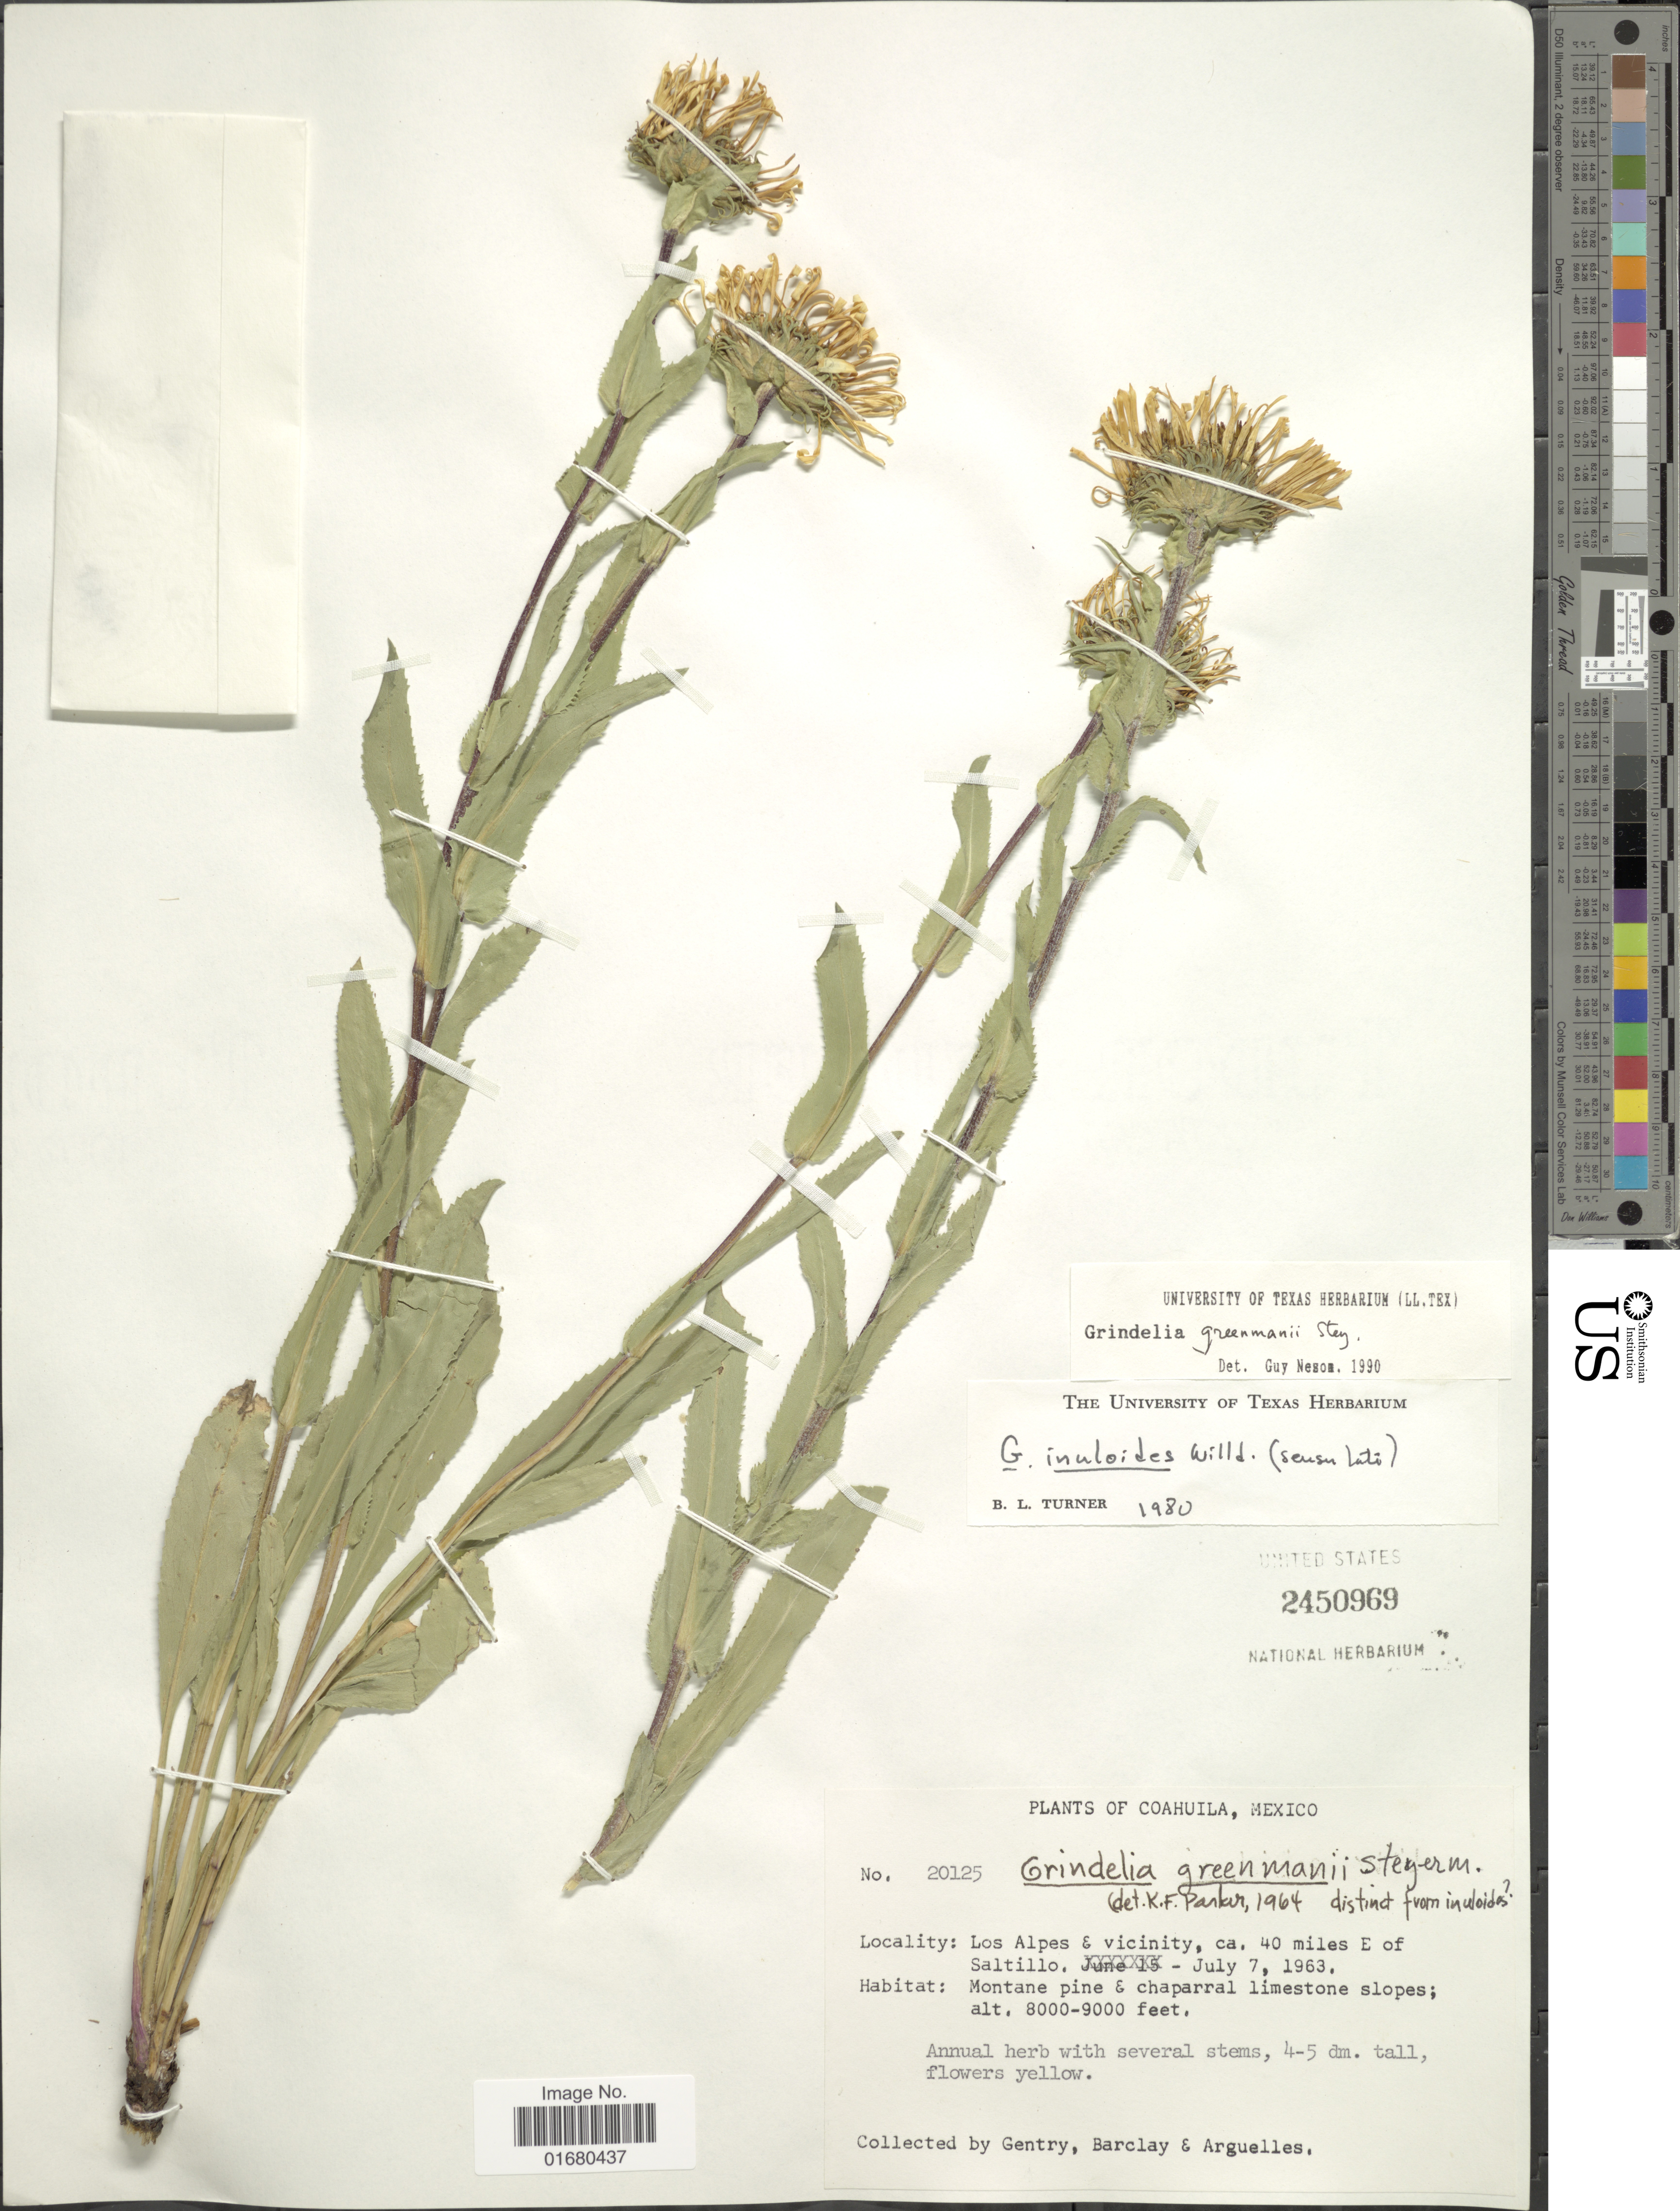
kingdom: Plantae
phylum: Tracheophyta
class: Magnoliopsida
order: Asterales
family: Asteraceae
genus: Grindelia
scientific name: Grindelia greenmanii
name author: Steyerm.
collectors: Gentry, --, -- Barclay & Arguelles, --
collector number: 20125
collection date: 1963-07-07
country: Mexico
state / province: Coahuila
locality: Los Alpes E vicinity, ca. 40 miles E of Saltillo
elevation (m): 2438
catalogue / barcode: US 2450969